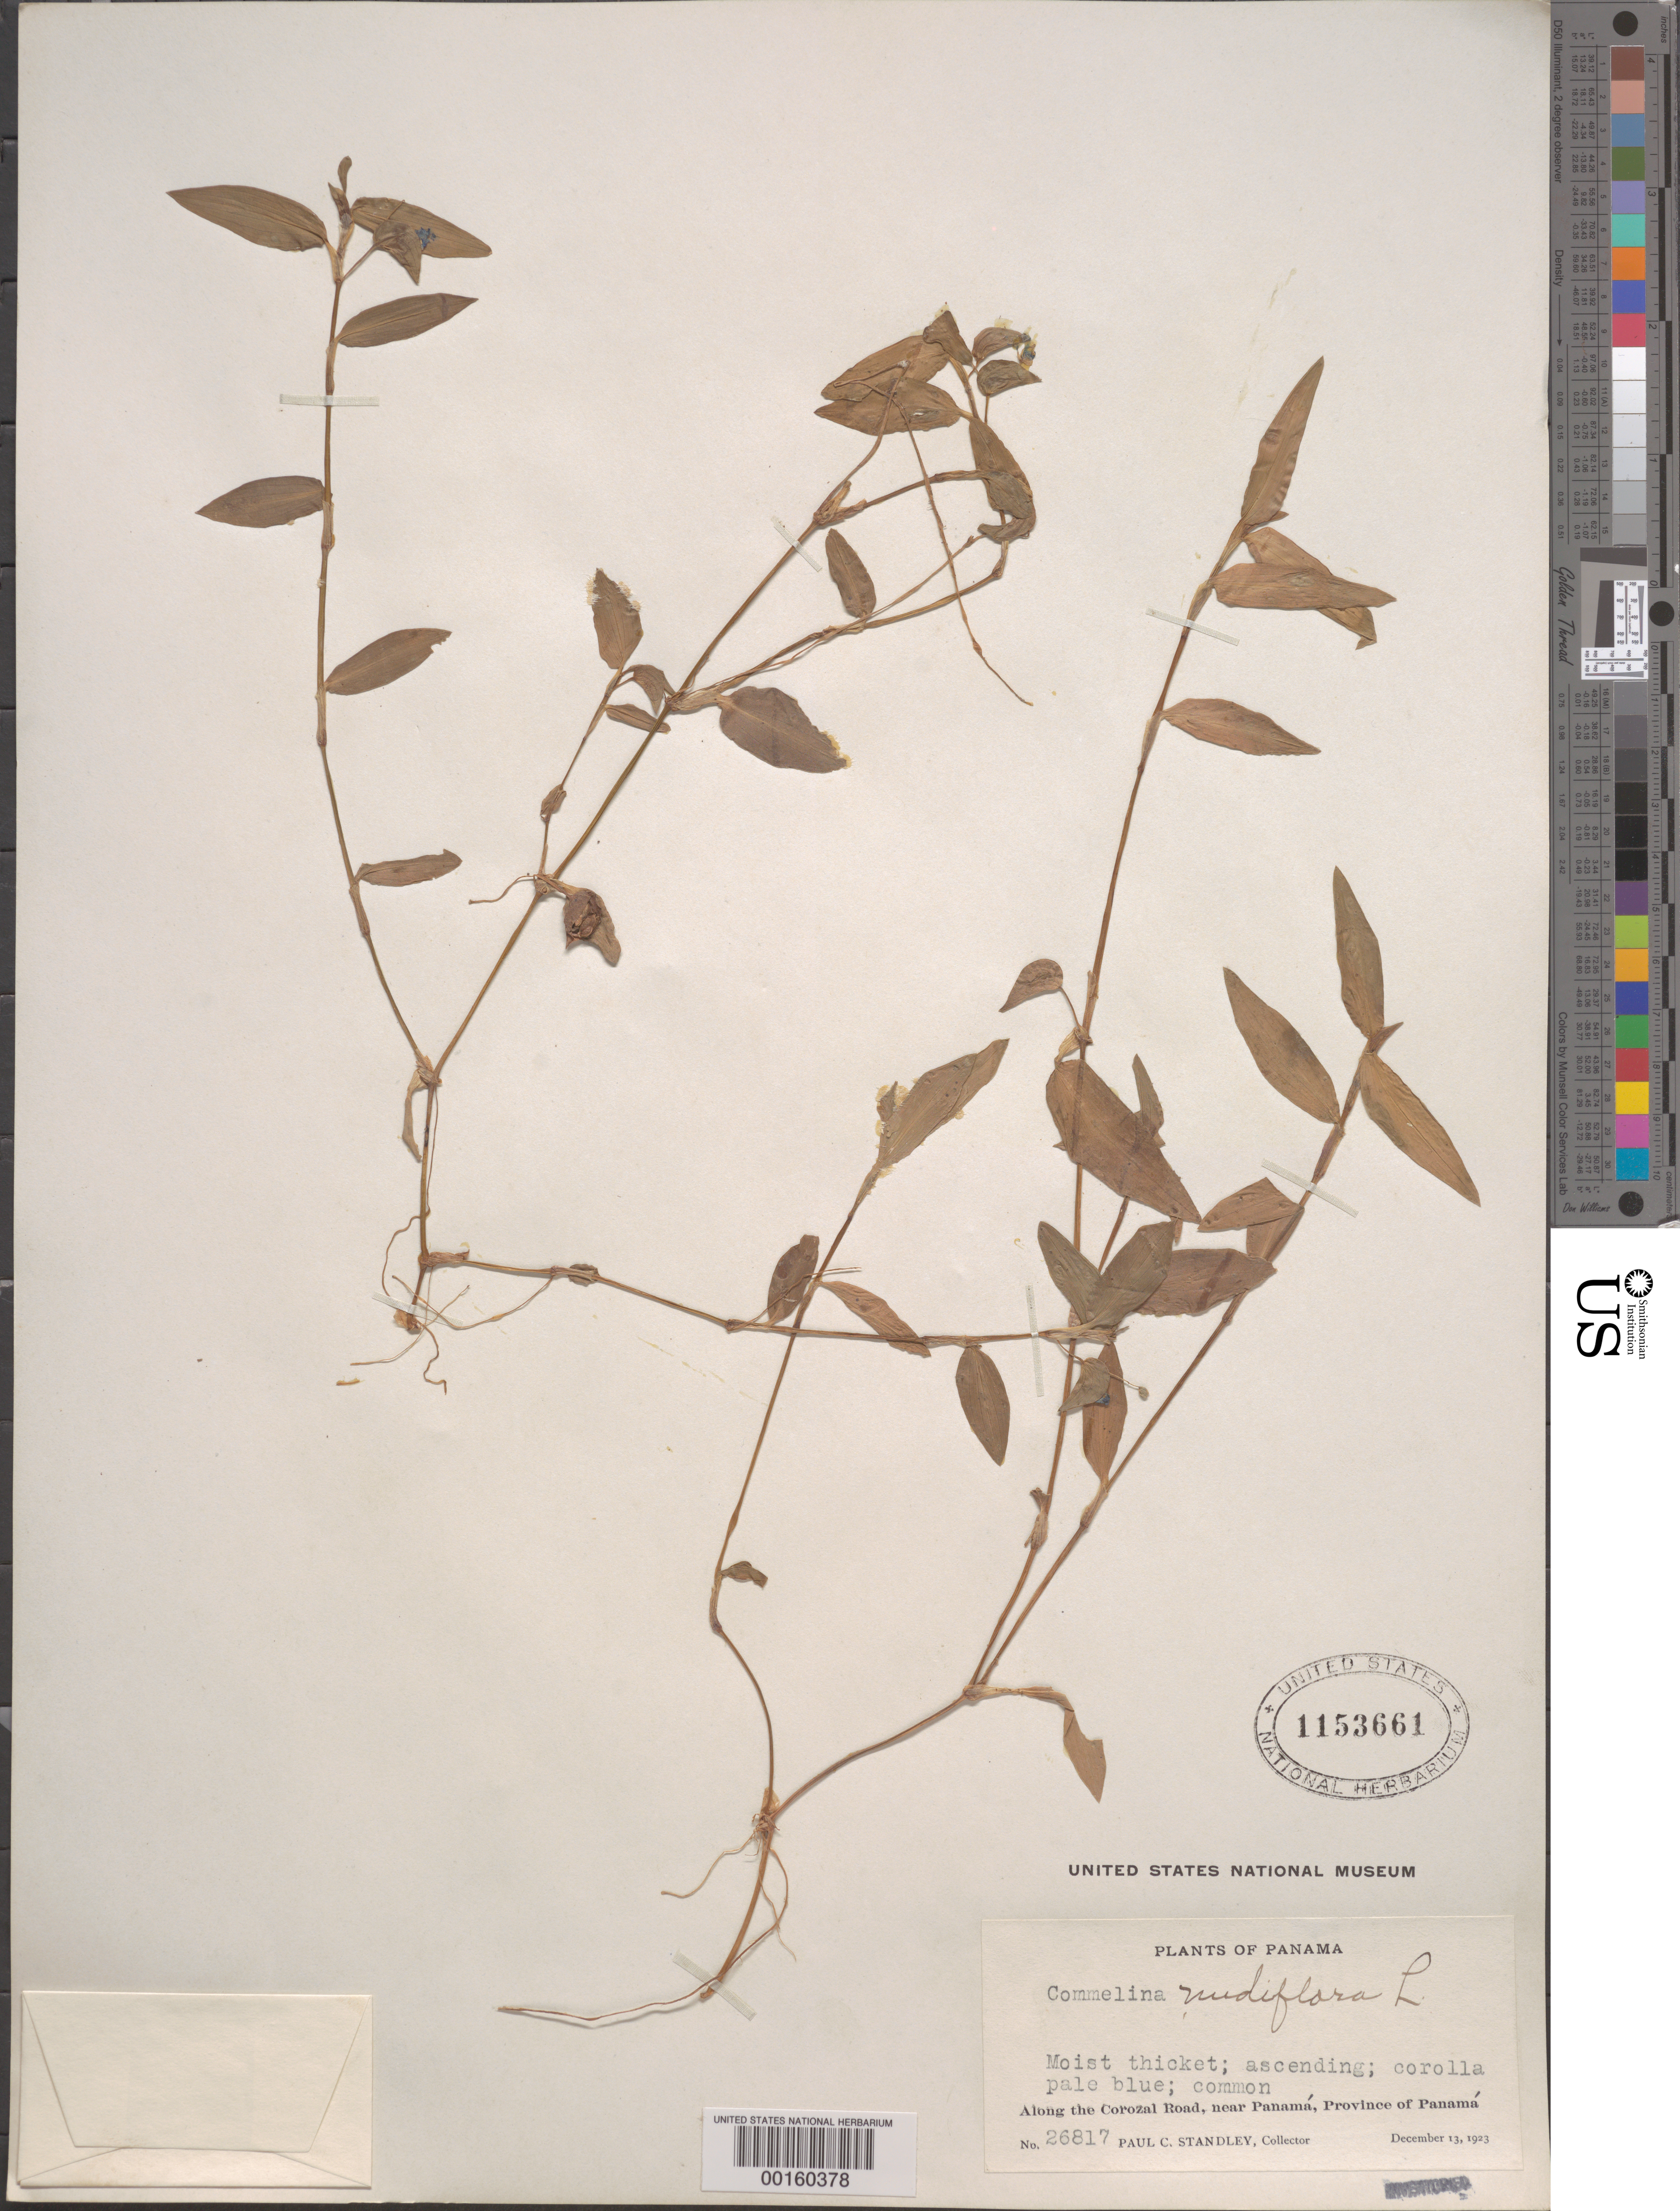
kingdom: Plantae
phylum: Tracheophyta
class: Liliopsida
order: Commelinales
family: Commelinaceae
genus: Commelina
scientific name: Commelina diffusa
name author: Burm. f.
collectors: P. C. Standley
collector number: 26817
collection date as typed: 13 Dec 1923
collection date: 1923-12-13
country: Panama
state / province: Panamá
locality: Corozal road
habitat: Moist thicket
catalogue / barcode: US 1153661